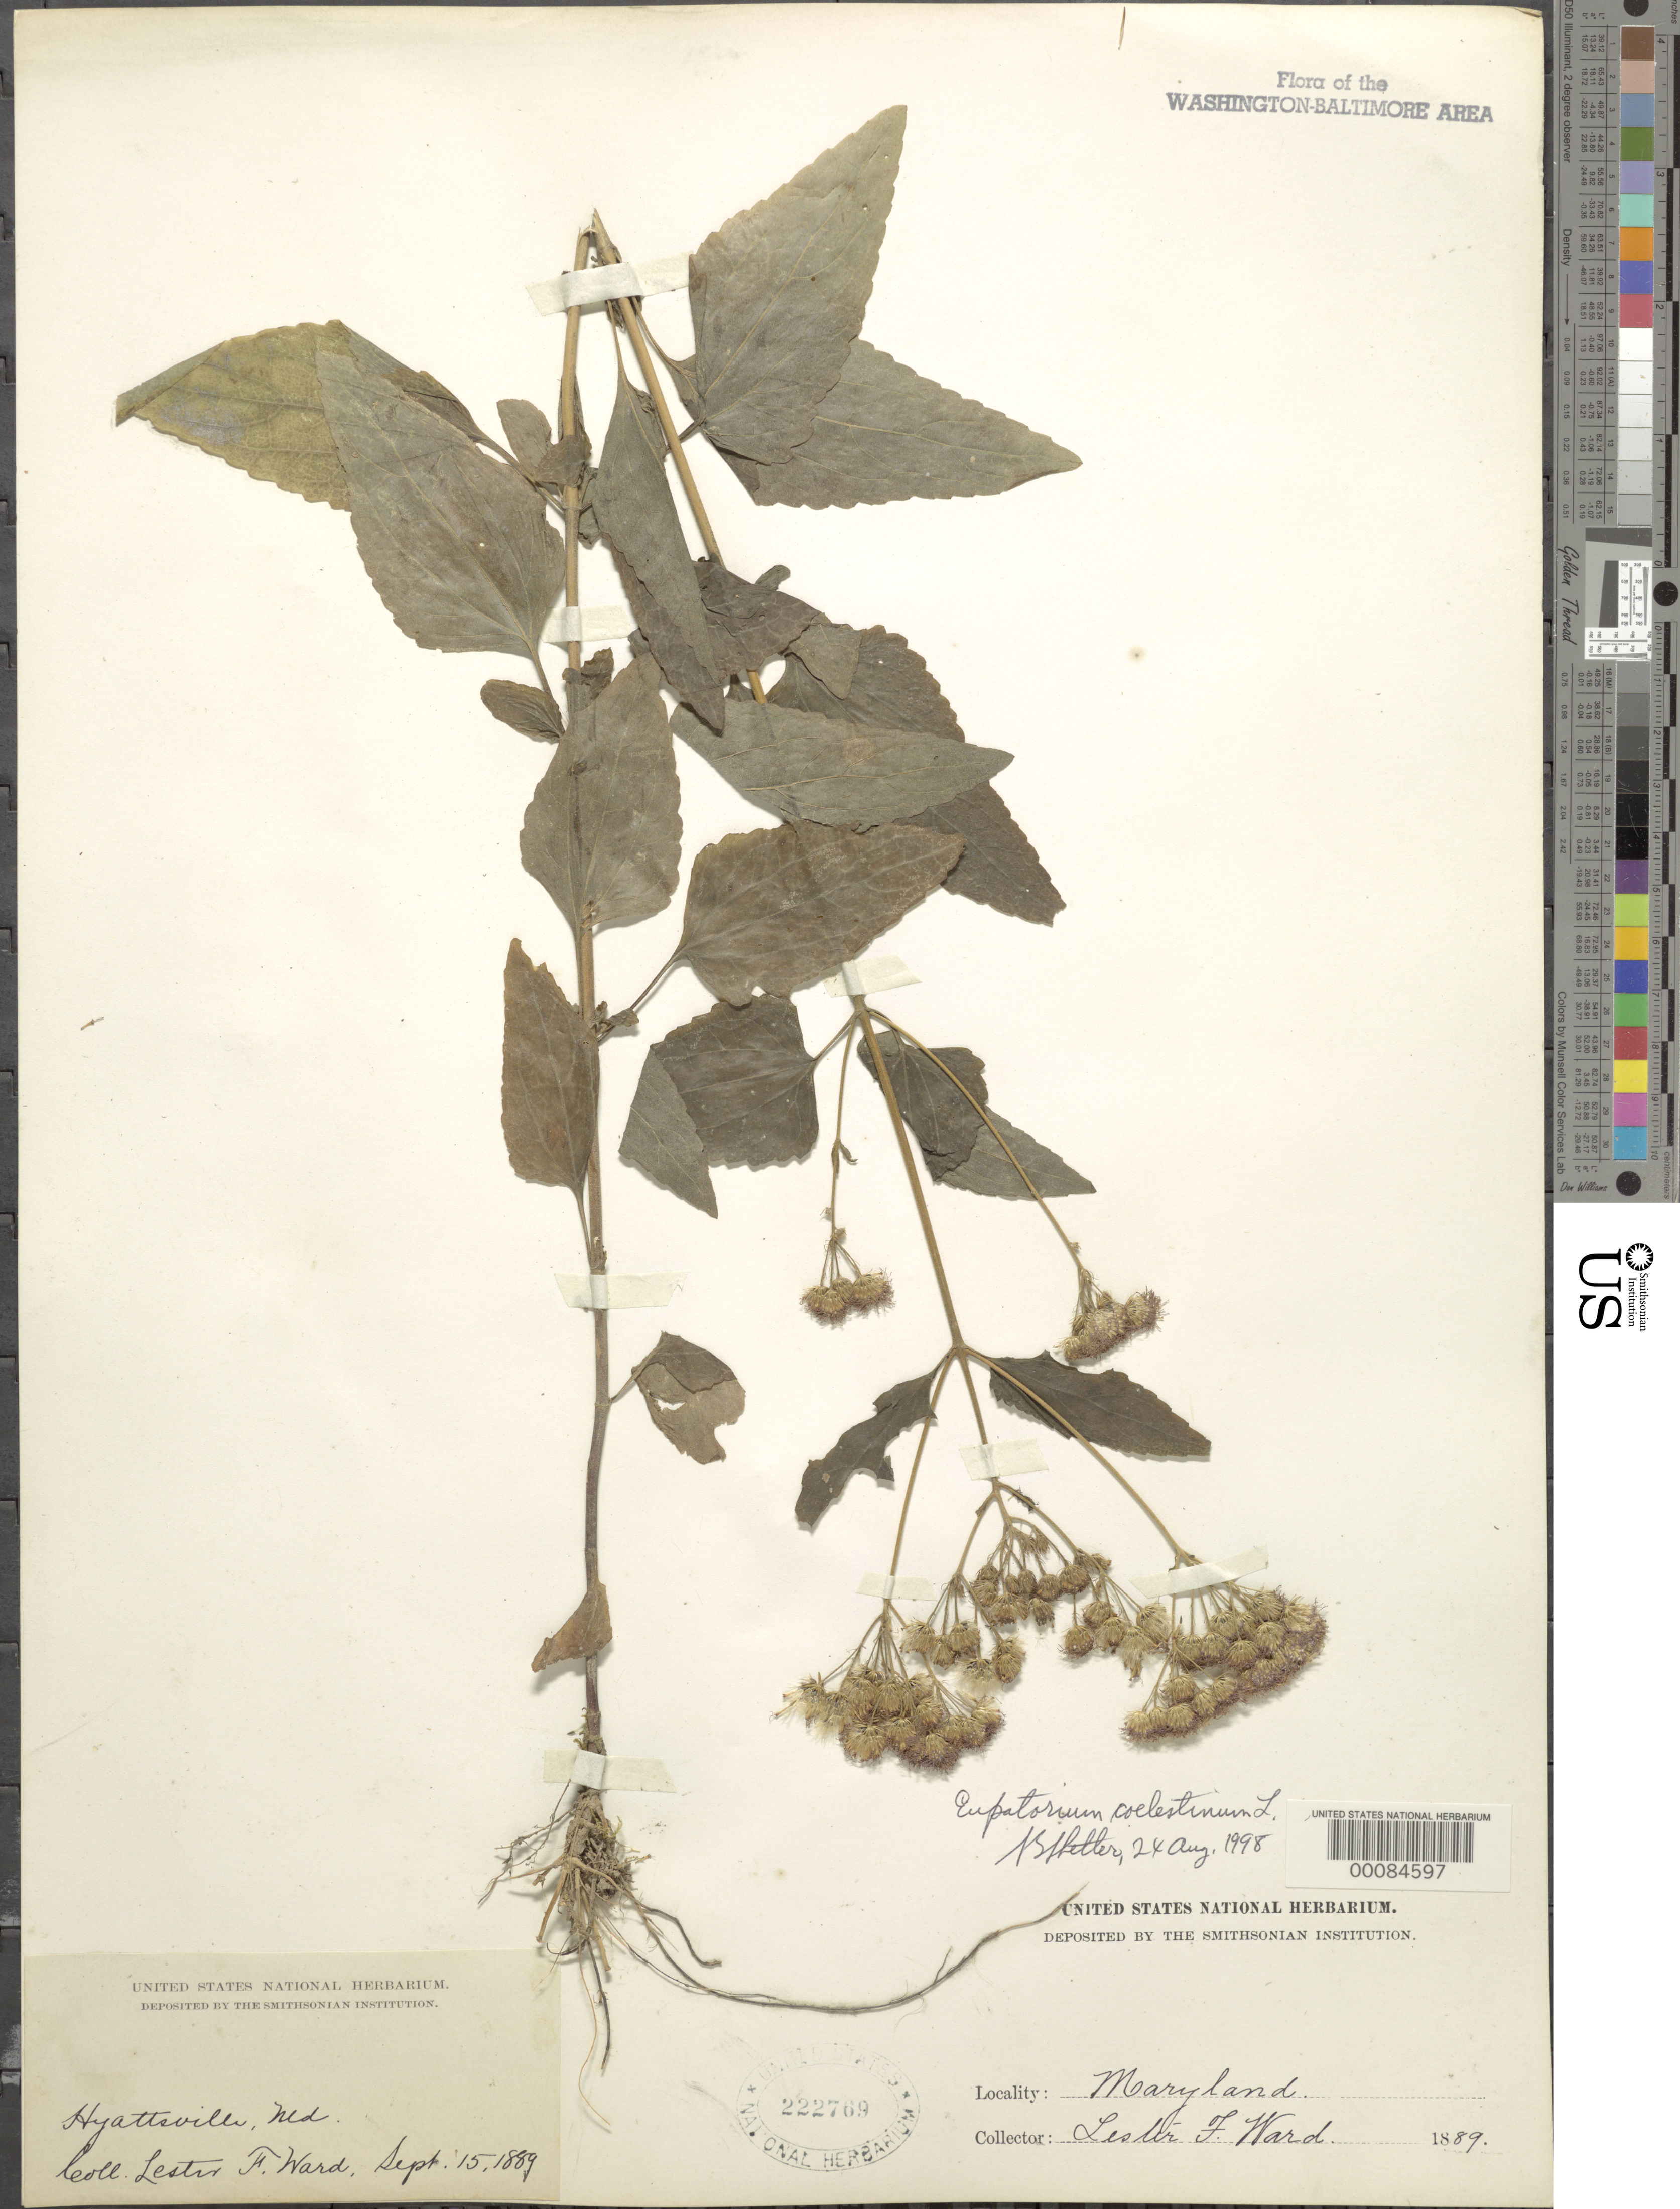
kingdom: Plantae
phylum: Tracheophyta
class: Magnoliopsida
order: Asterales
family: Asteraceae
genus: Conoclinium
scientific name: Conoclinium coelestinum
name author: (L.) DC.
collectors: L. F. Ward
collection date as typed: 15 Sep 1889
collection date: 1889-09-15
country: United States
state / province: Maryland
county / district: Prince George's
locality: Hyattsville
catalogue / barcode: US 222769